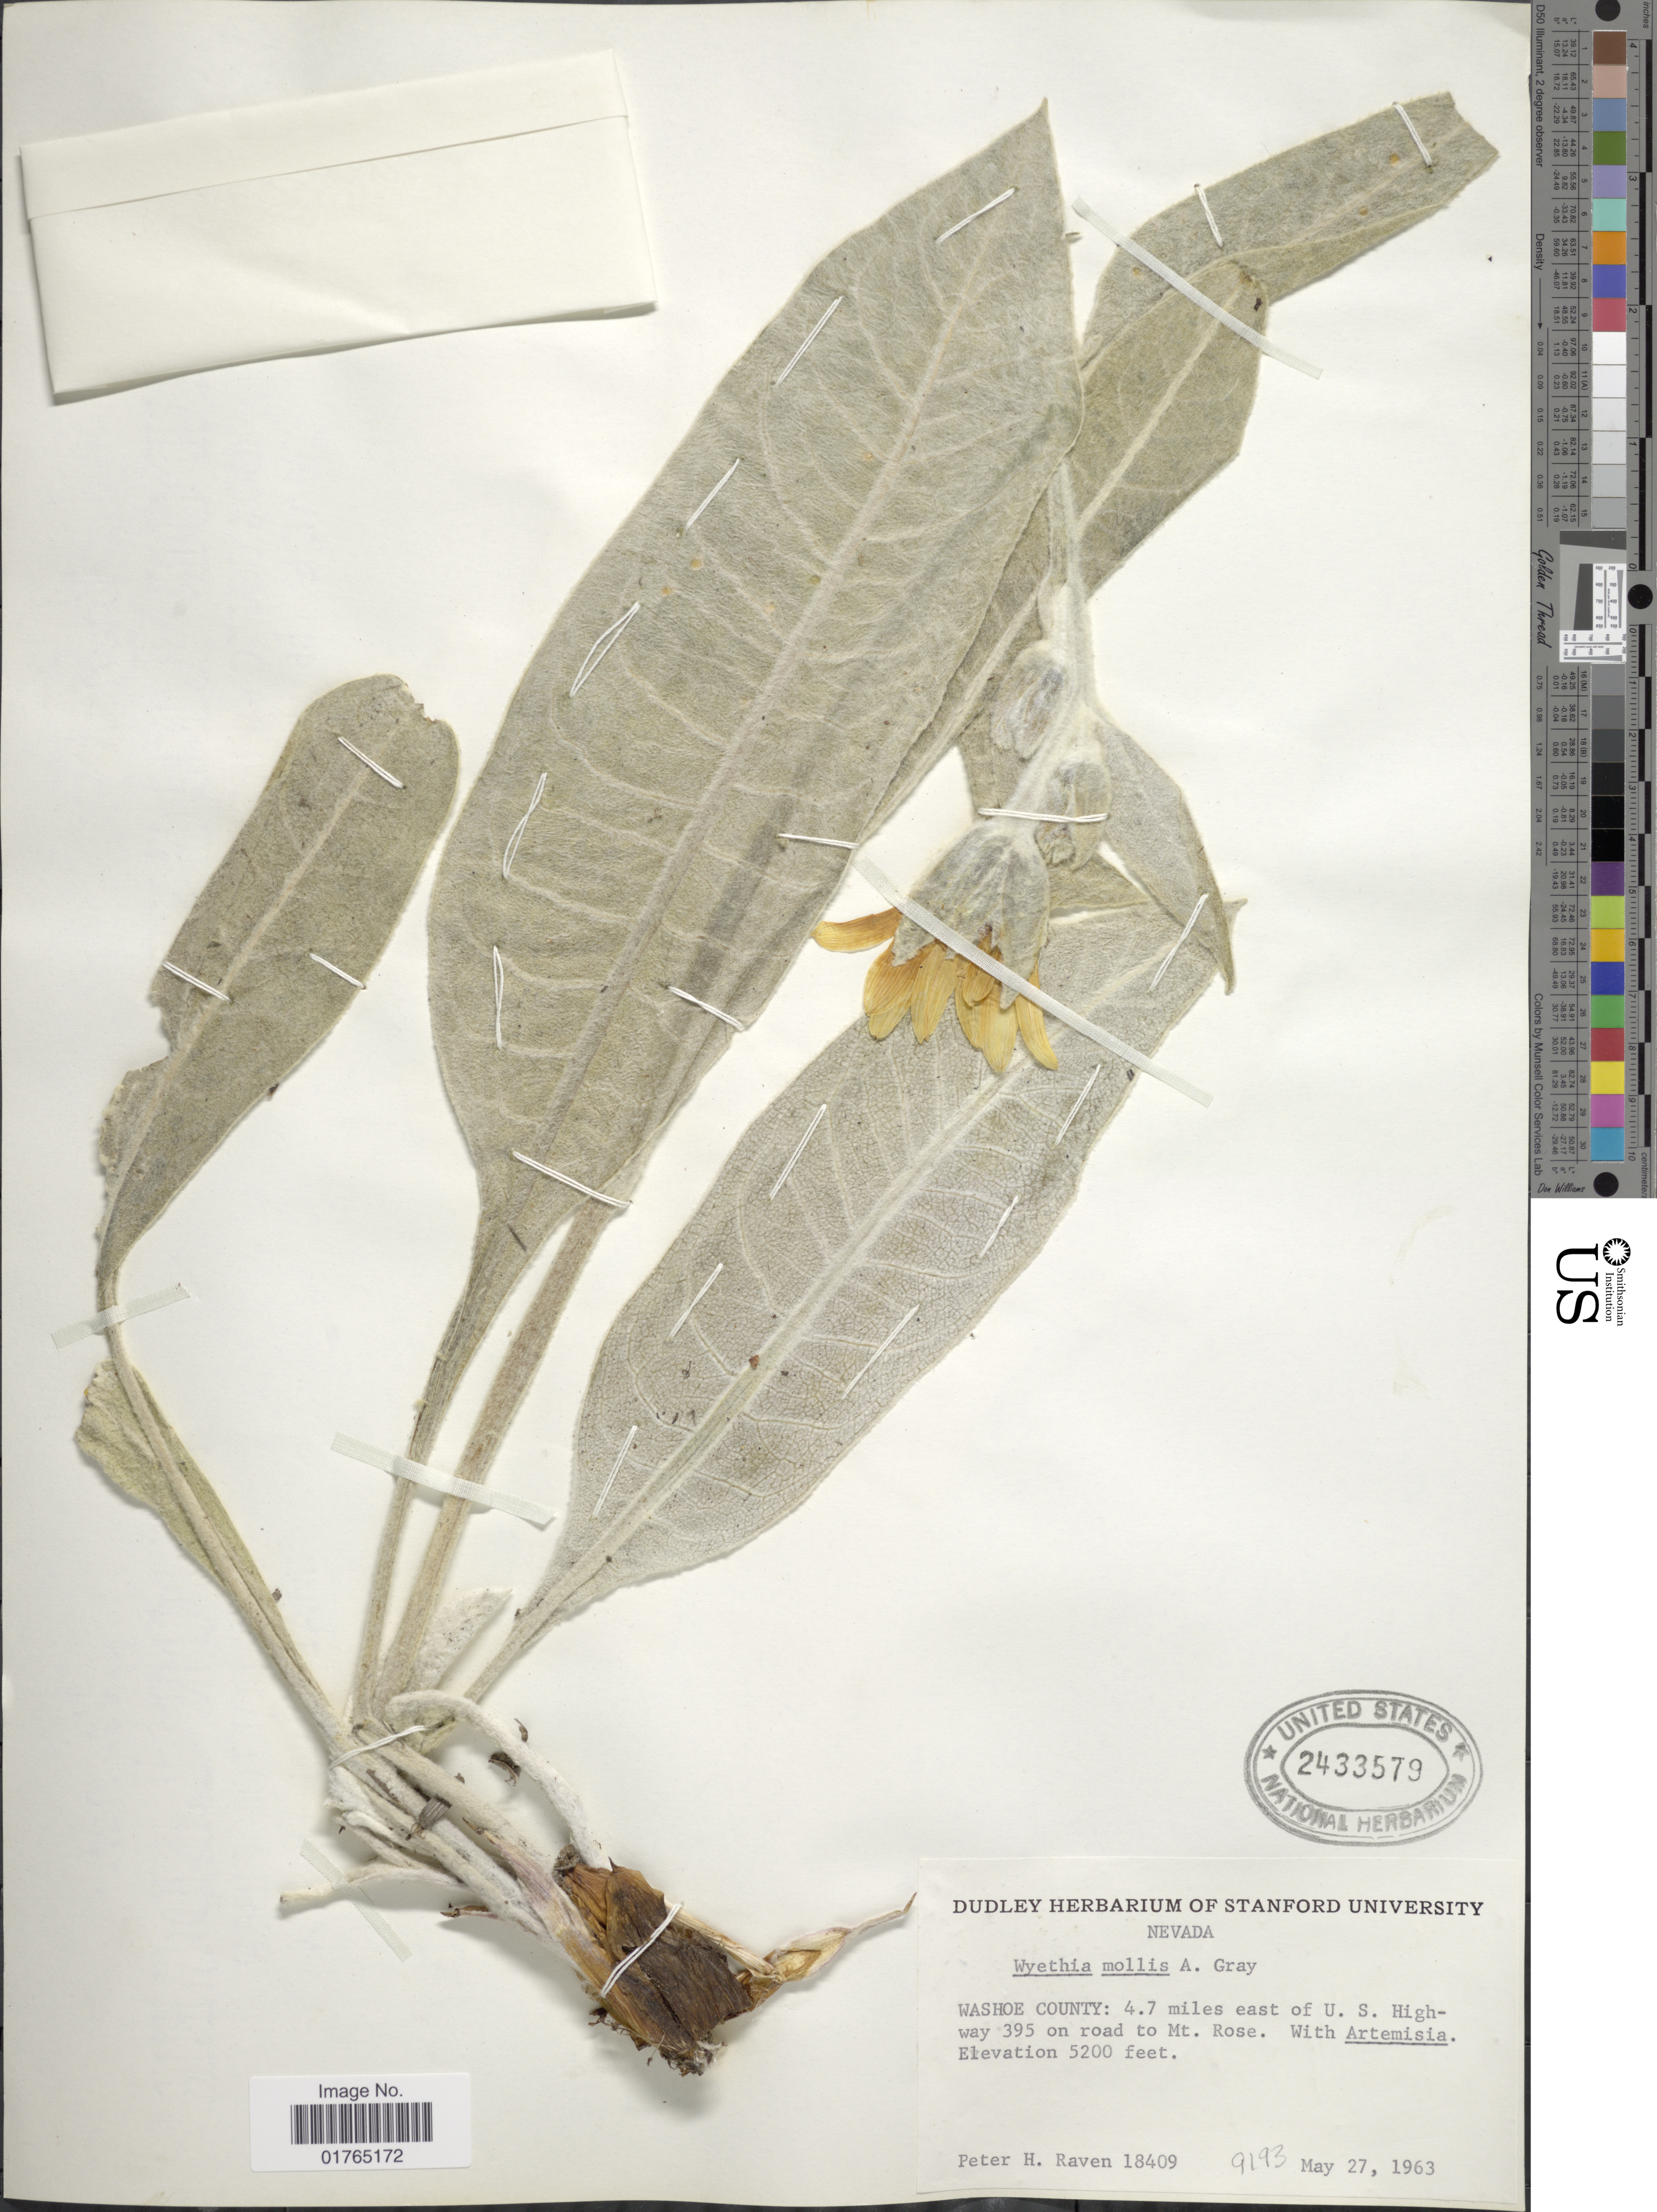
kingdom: Plantae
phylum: Tracheophyta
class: Magnoliopsida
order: Asterales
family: Asteraceae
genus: Wyethia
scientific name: Wyethia mollis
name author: A. Gray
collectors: P. Raven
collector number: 18409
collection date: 1963-05-27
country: United States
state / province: Nevada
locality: Washoe County, 4.7 miles east of U.S. Highway 395 on road to Mt. Rose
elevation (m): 1585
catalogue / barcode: US 2433579